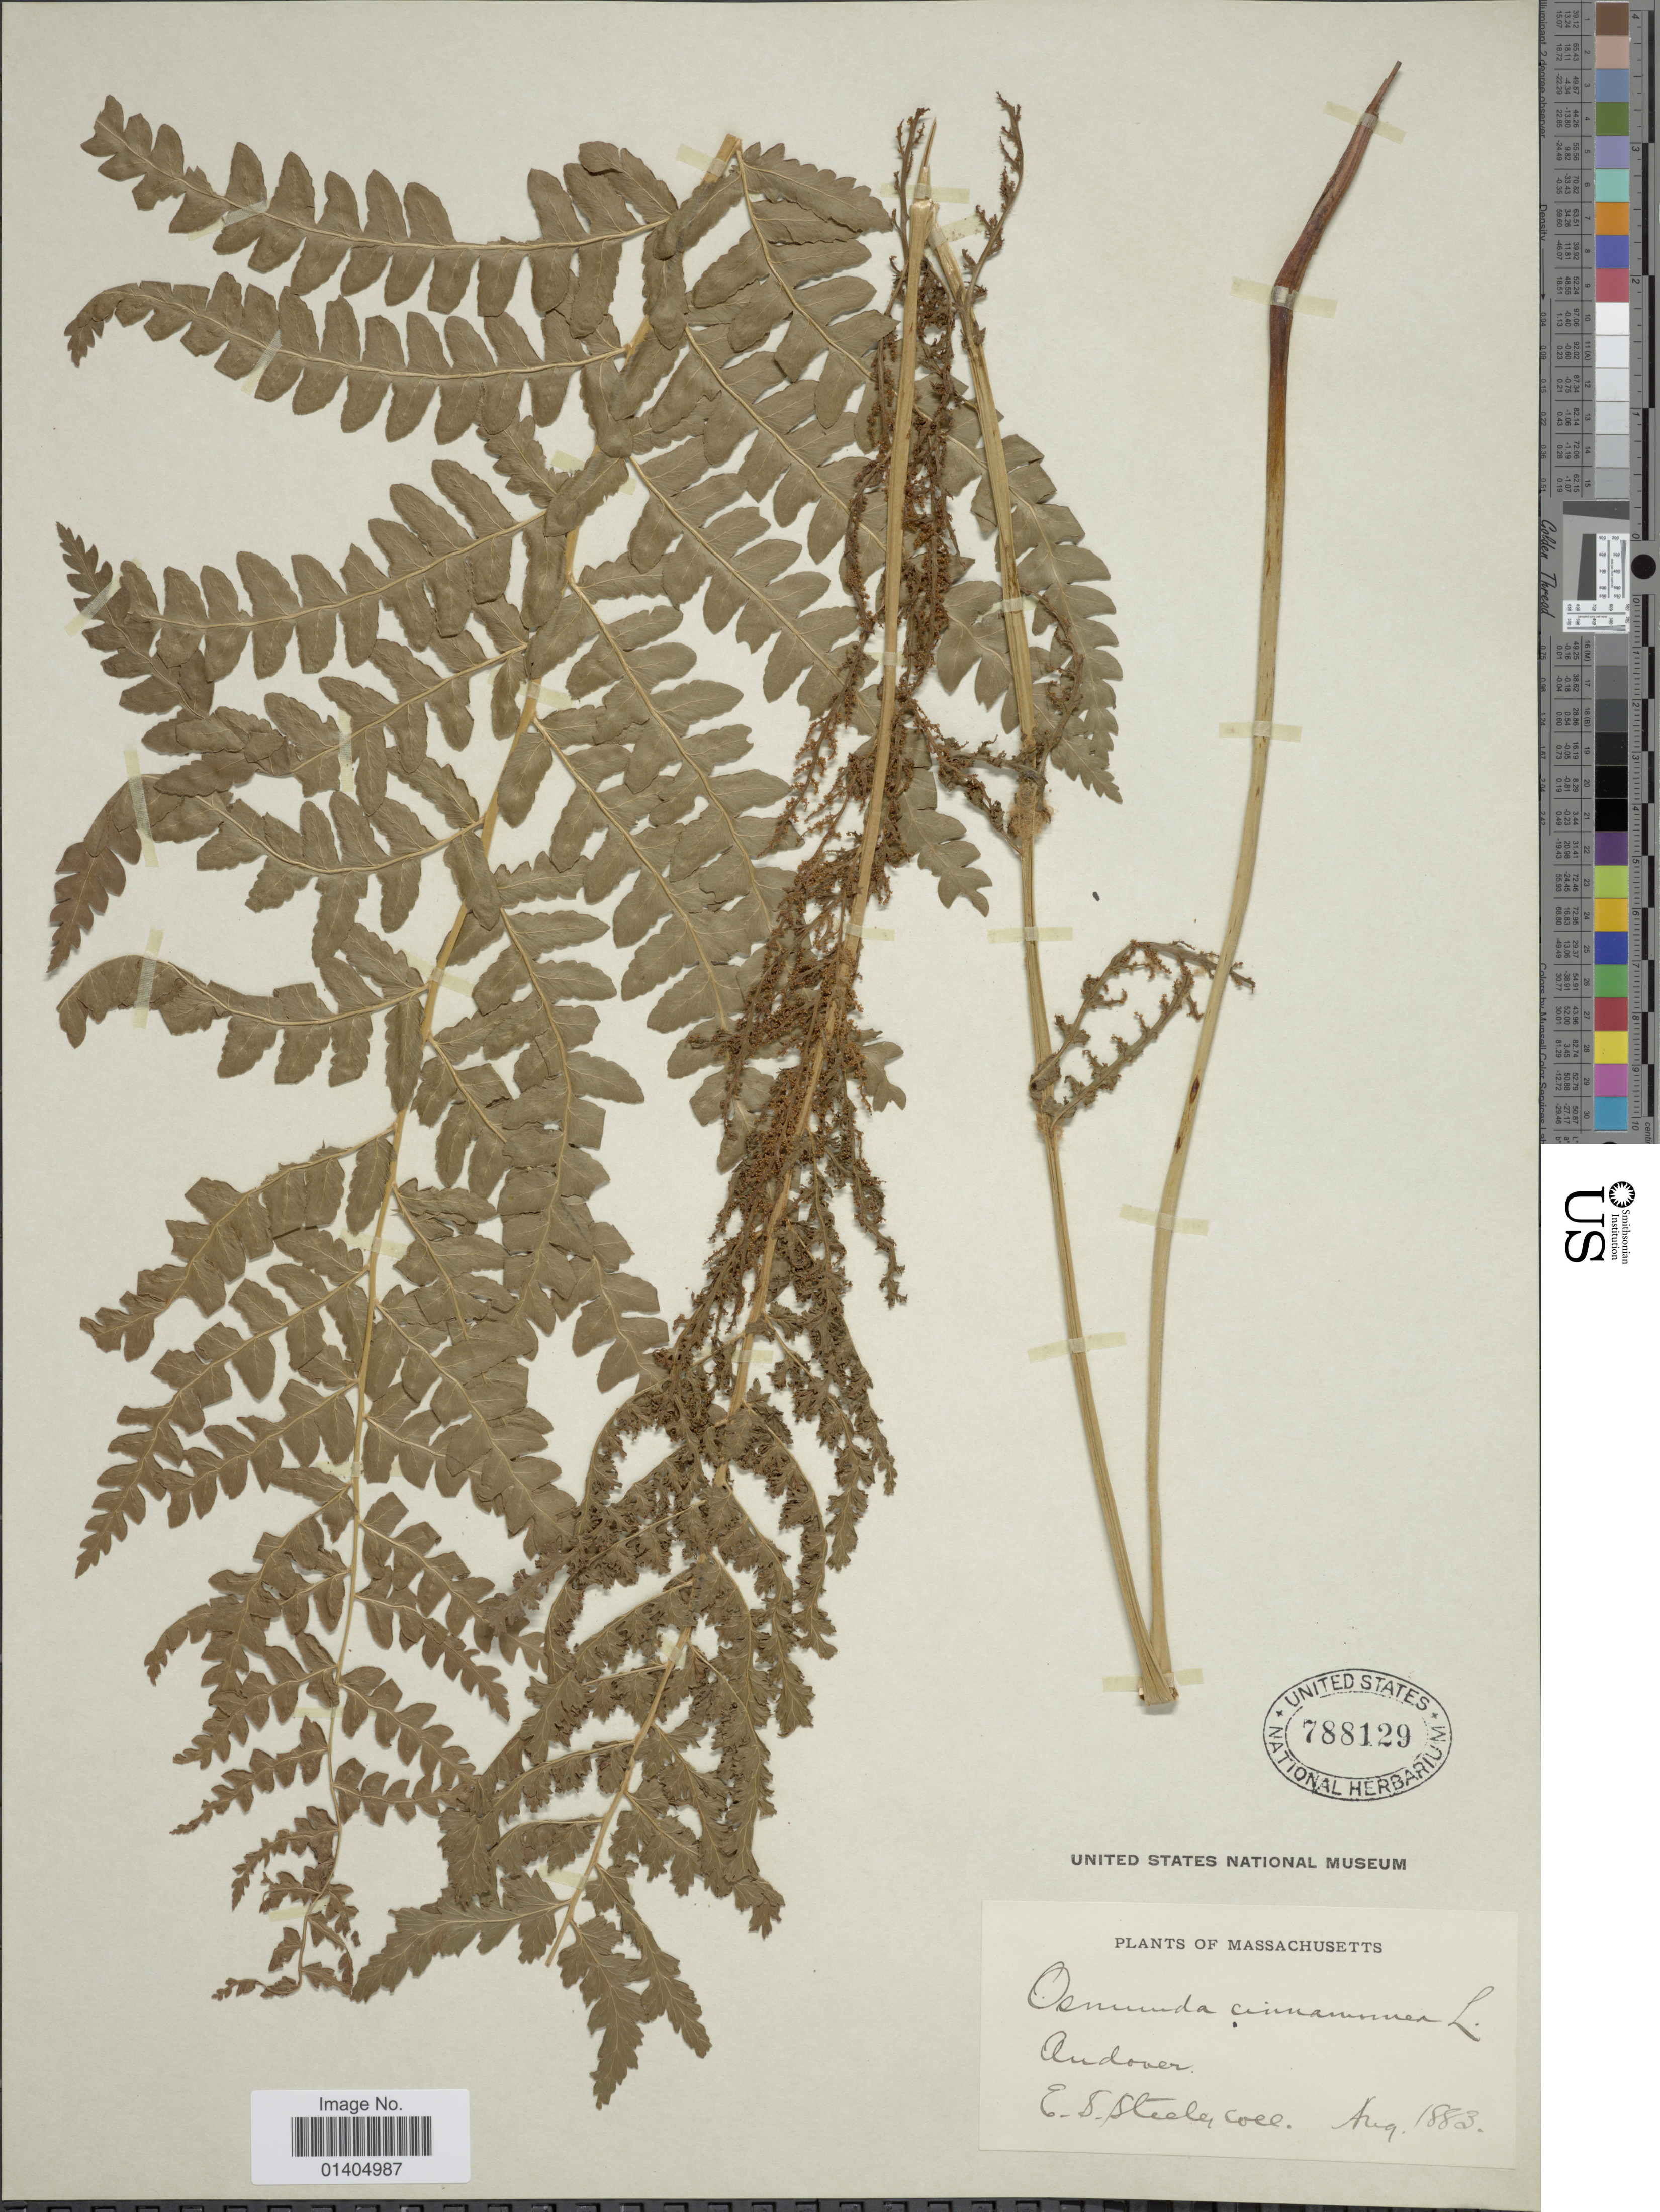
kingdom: Plantae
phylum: Tracheophyta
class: Polypodiopsida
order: Osmundales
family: Osmundaceae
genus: Osmundastrum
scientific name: Osmundastrum cinnamomeum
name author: (L.) C. Presl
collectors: E. Steele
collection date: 1883-08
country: United States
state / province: Massachusetts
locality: Andover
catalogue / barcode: US 788129